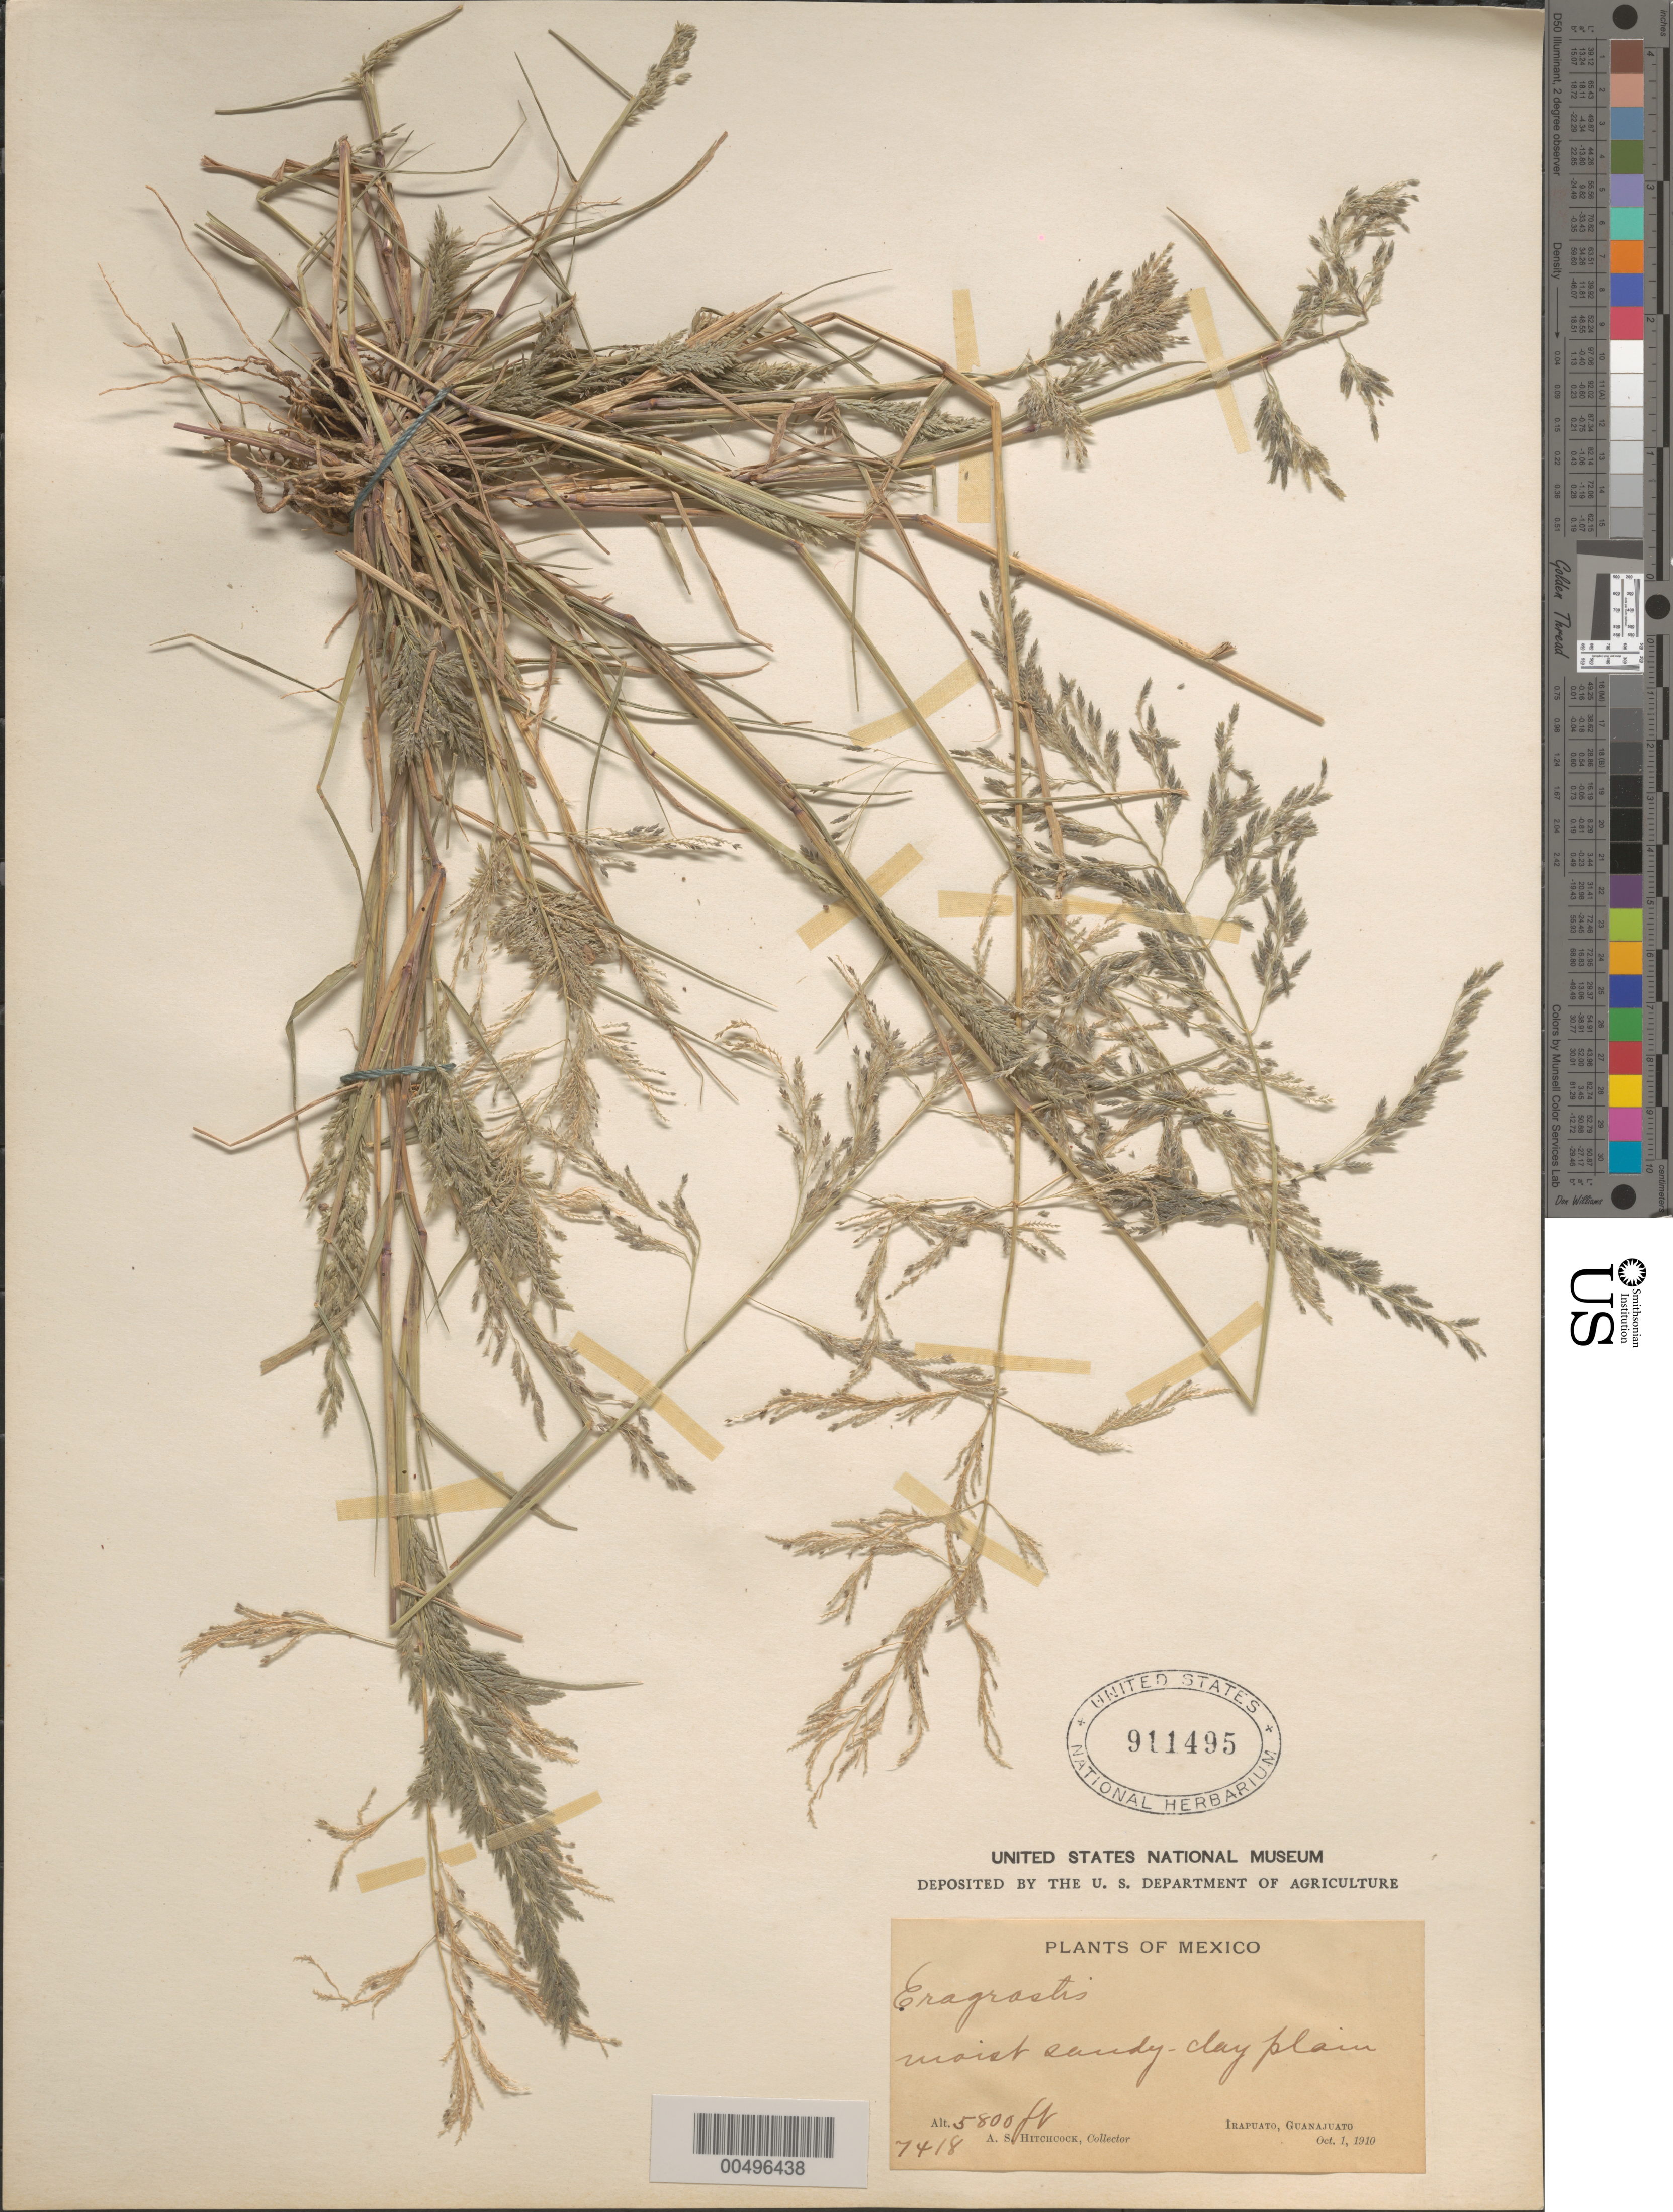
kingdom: Plantae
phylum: Tracheophyta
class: Liliopsida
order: Poales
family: Poaceae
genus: Eragrostis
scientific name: Eragrostis pectinacea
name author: (Michx.) Nees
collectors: A. S. Hitchcock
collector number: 7418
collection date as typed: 1 Oct 1910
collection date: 1910-10-01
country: Mexico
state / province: Guanajuato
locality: Irapuato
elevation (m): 1768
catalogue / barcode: US 911495